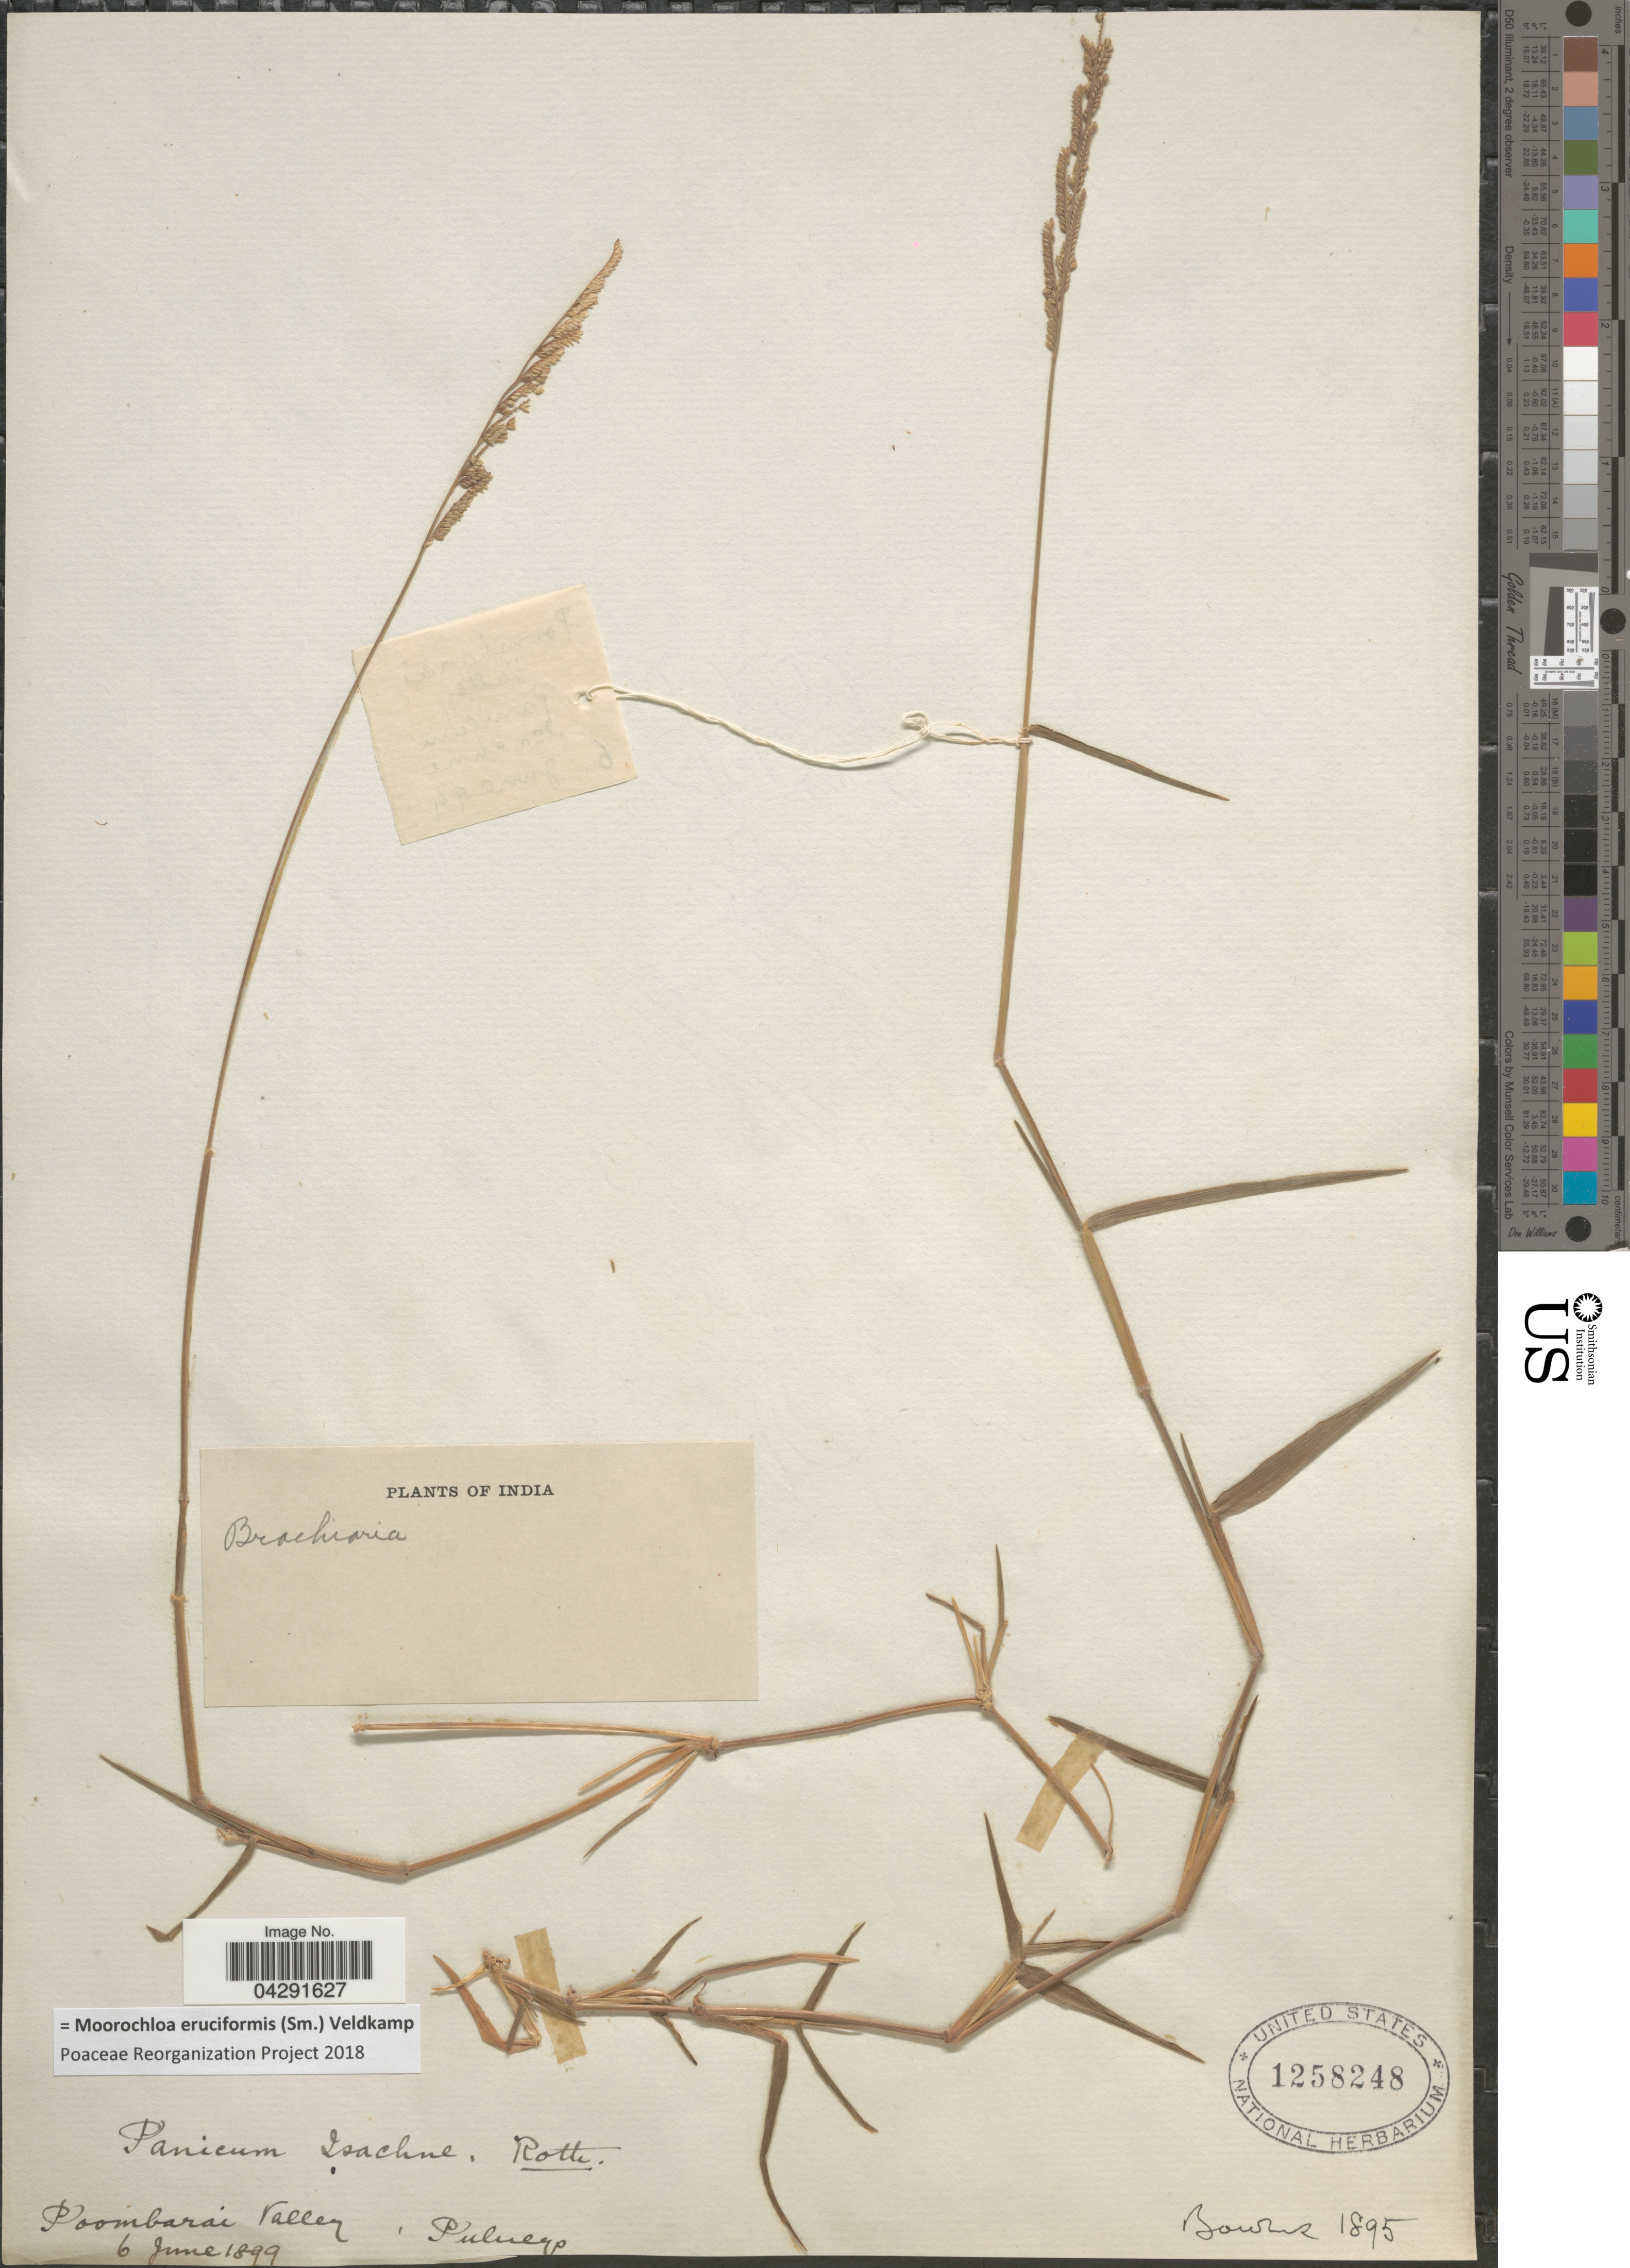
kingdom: Plantae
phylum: Tracheophyta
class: Liliopsida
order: Poales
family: Poaceae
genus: Moorochloa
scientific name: Moorochloa eruciformis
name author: (Sm.) Veldkamp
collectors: Bowles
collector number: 1895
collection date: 1899-06-06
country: India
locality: Poombarai Valley, Pulneys.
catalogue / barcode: US 1258248